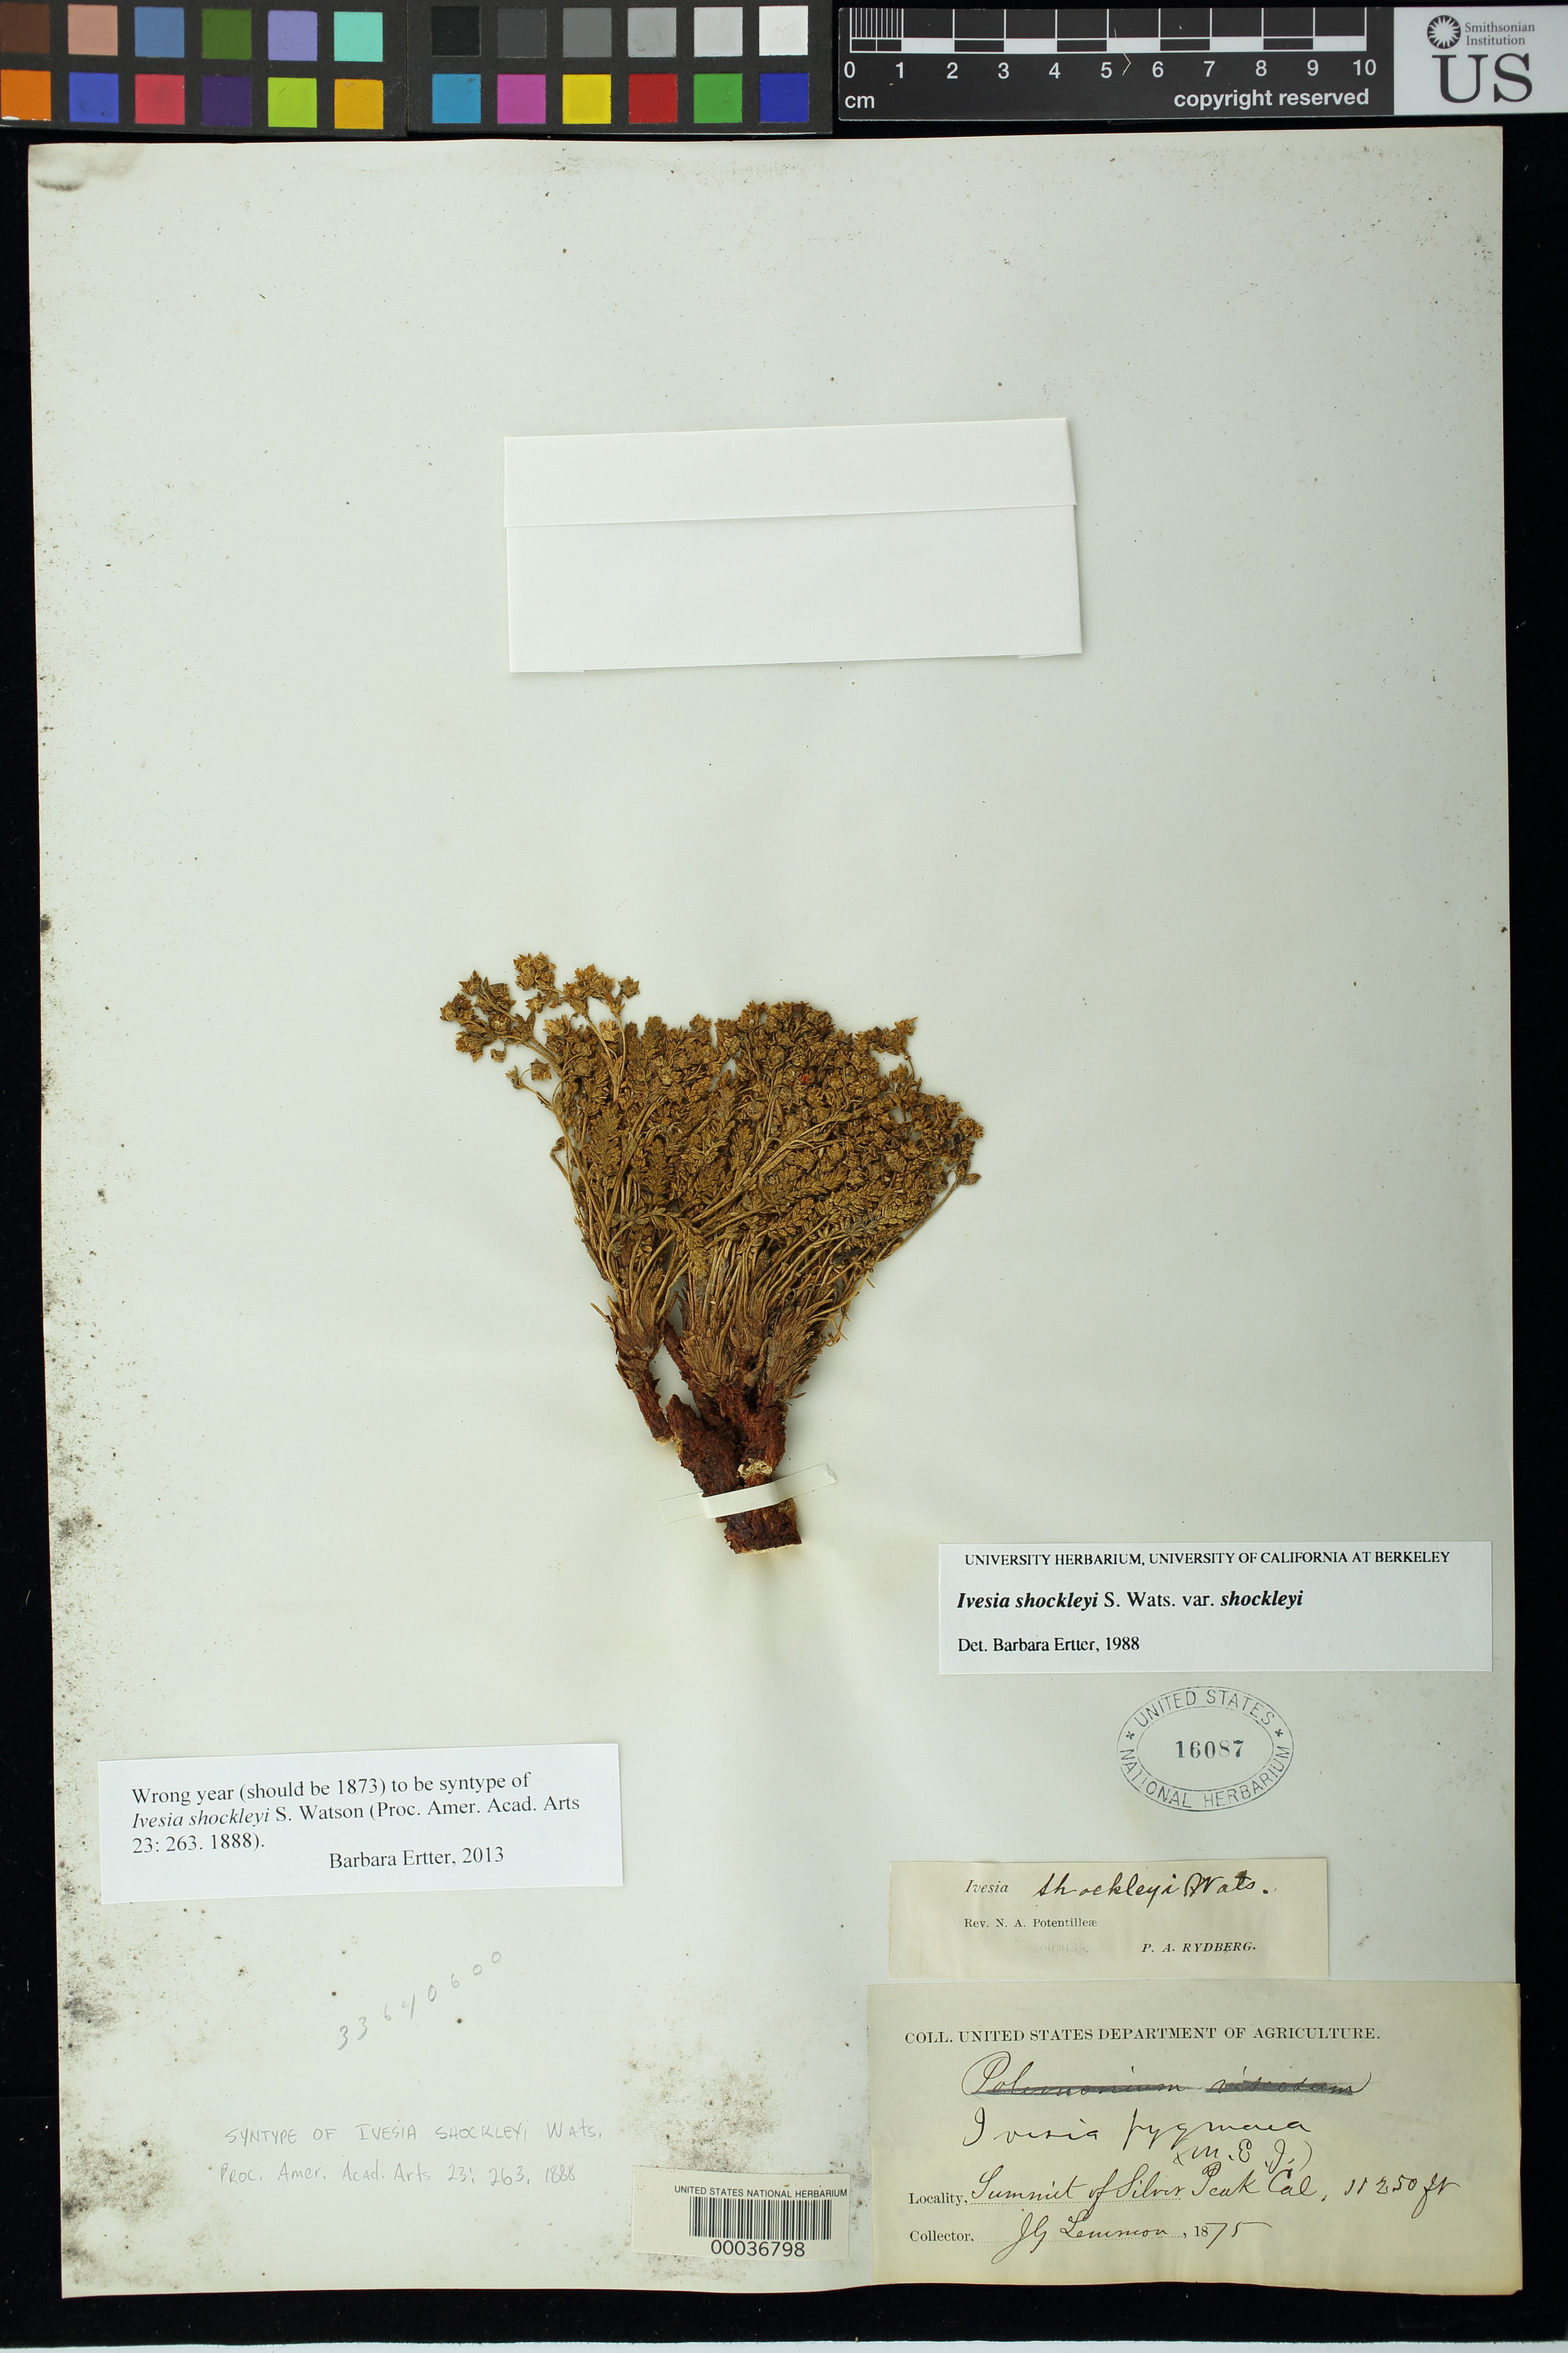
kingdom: Plantae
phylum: Tracheophyta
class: Magnoliopsida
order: Rosales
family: Rosaceae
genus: Ivesia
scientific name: Ivesia shockleyi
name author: S. Watson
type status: Possible Syntype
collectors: J. G. Lemmon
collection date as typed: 1875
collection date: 1875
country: United States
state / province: California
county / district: Alpine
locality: Summit of Silver Peak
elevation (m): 3429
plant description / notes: Possibly original material but dubiously type specimen; as noted on annotation by B. Ertter (2013), protologue cites collection date as 1873 but date on this specimen is 1875.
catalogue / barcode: US 16087